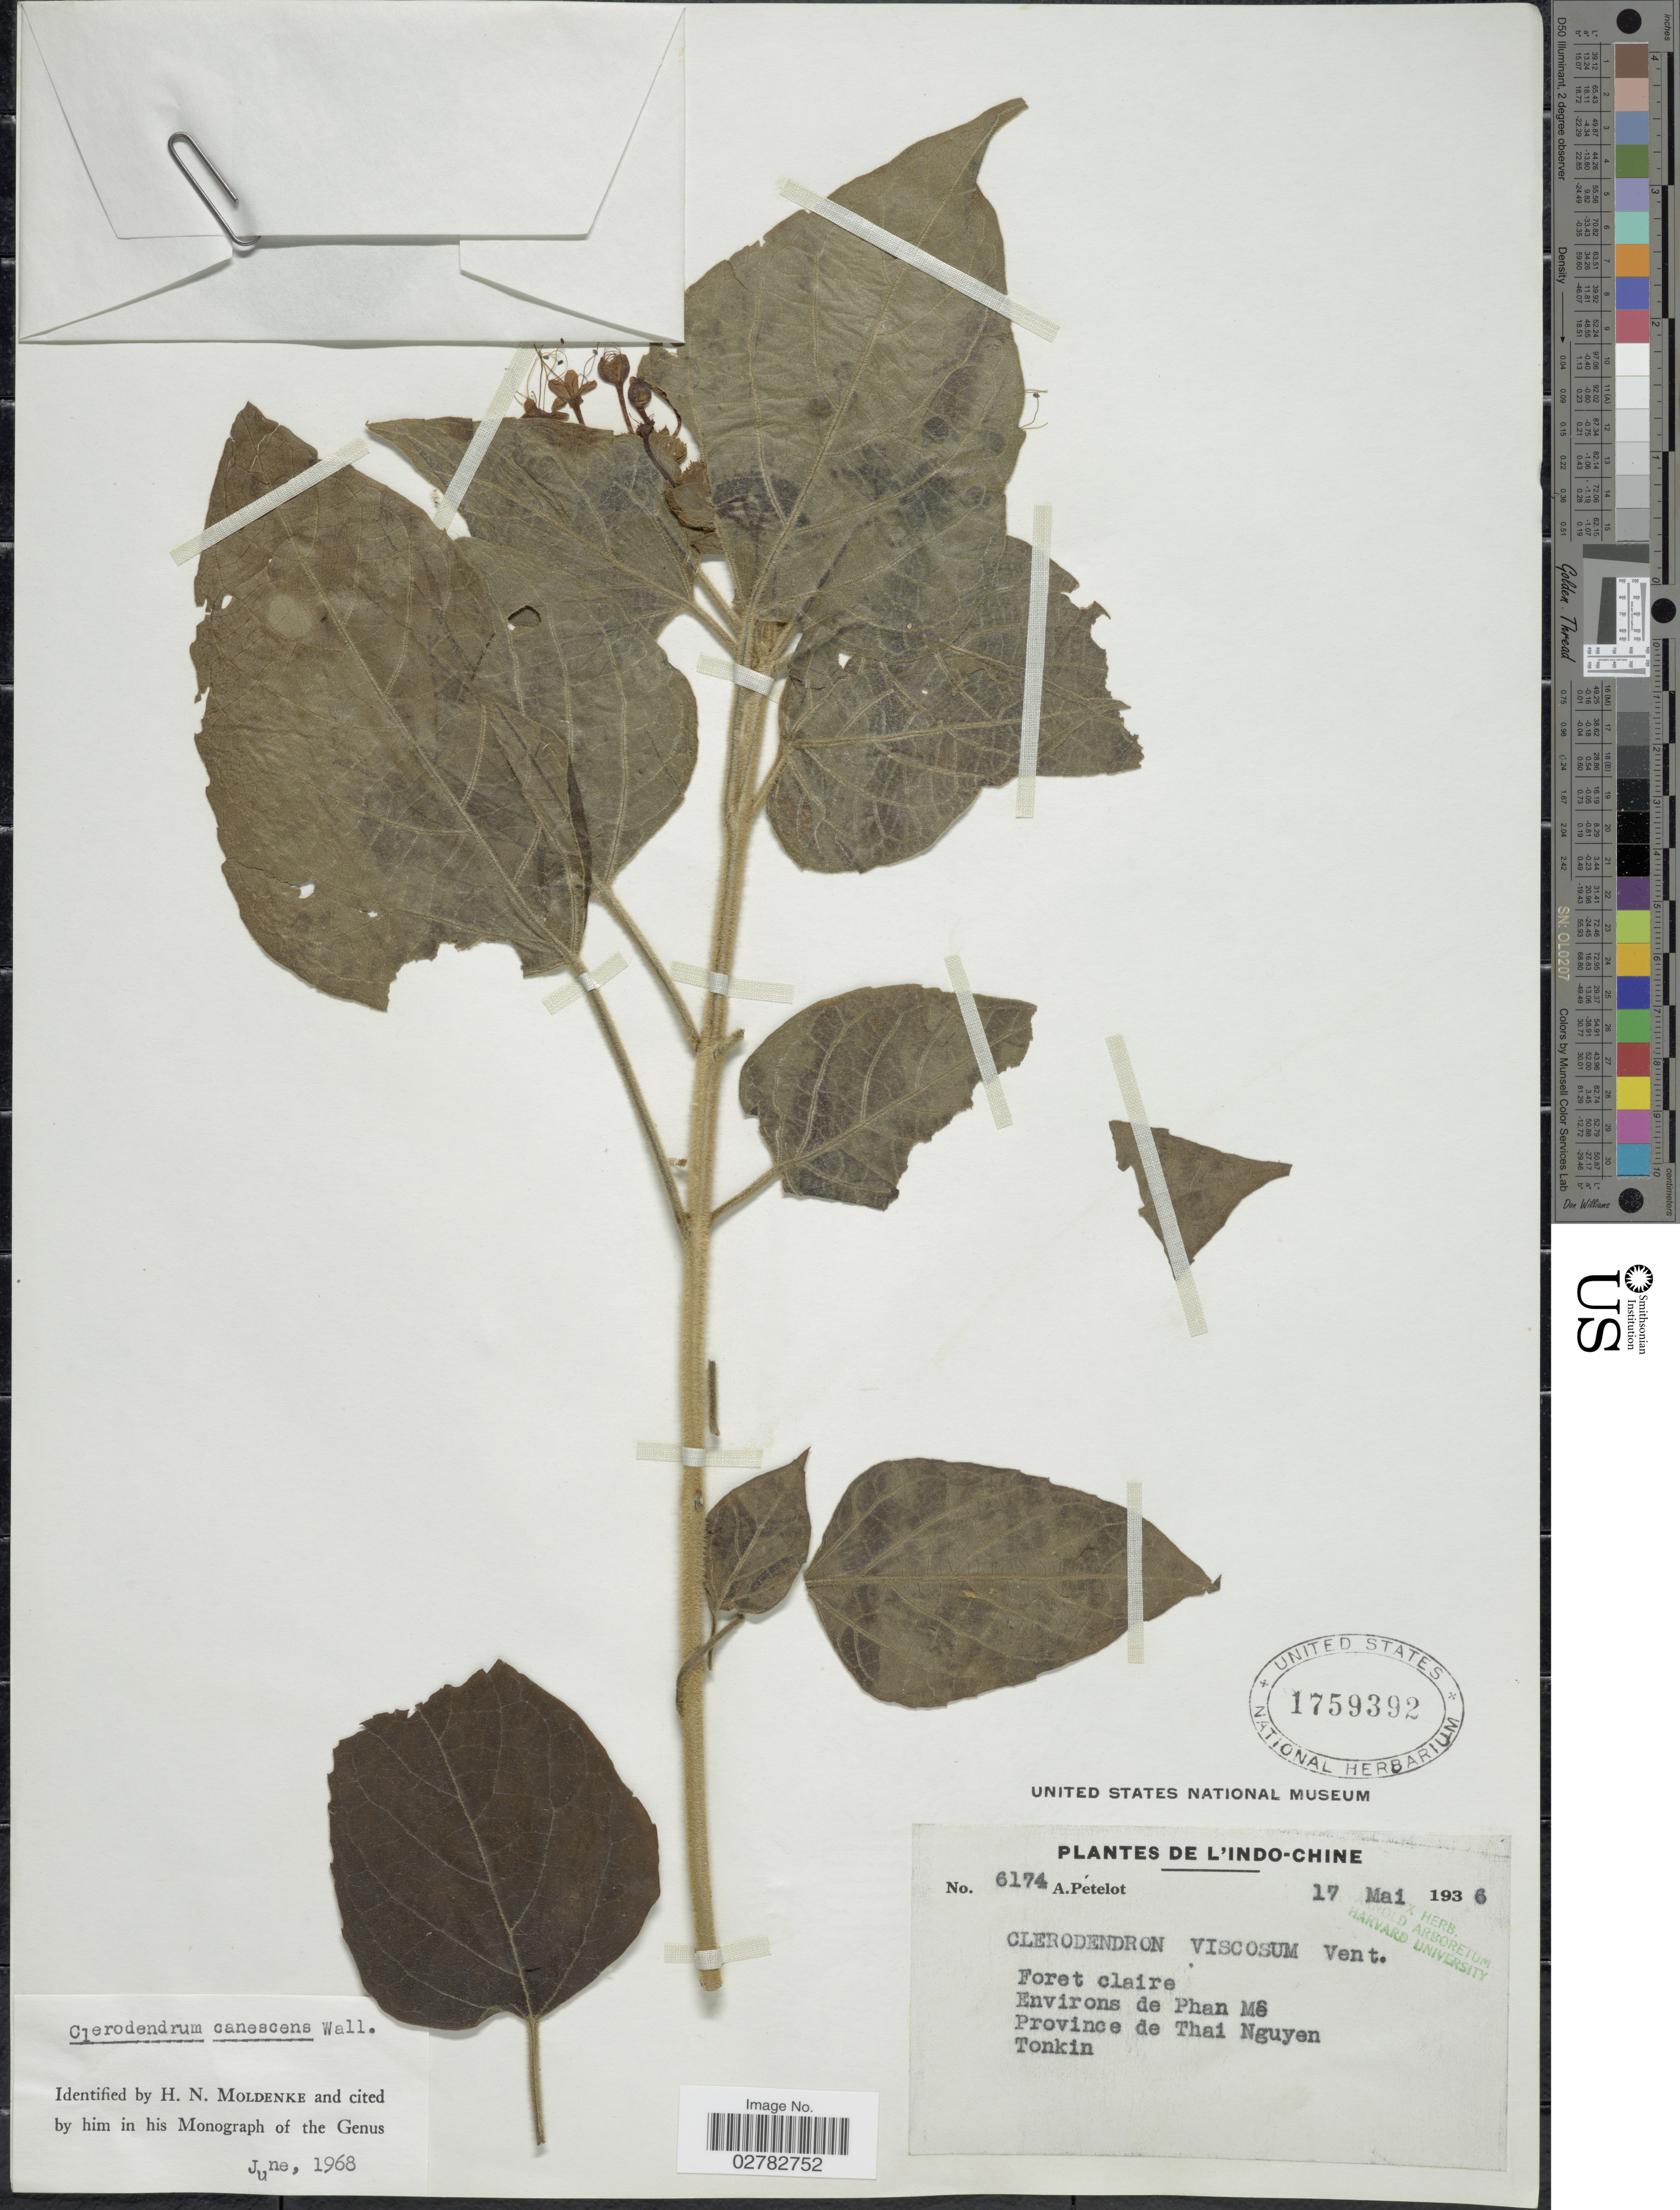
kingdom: Plantae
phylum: Tracheophyta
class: Magnoliopsida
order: Lamiales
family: Lamiaceae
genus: Clerodendrum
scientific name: Clerodendrum canescens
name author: Wall. ex Walp.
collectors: A. Petelot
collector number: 6174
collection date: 1936-05-17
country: Vietnam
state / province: Thai Nguyen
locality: L'Indo-Chine. Environs de Phan Mê. Tonkin.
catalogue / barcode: US 1759392